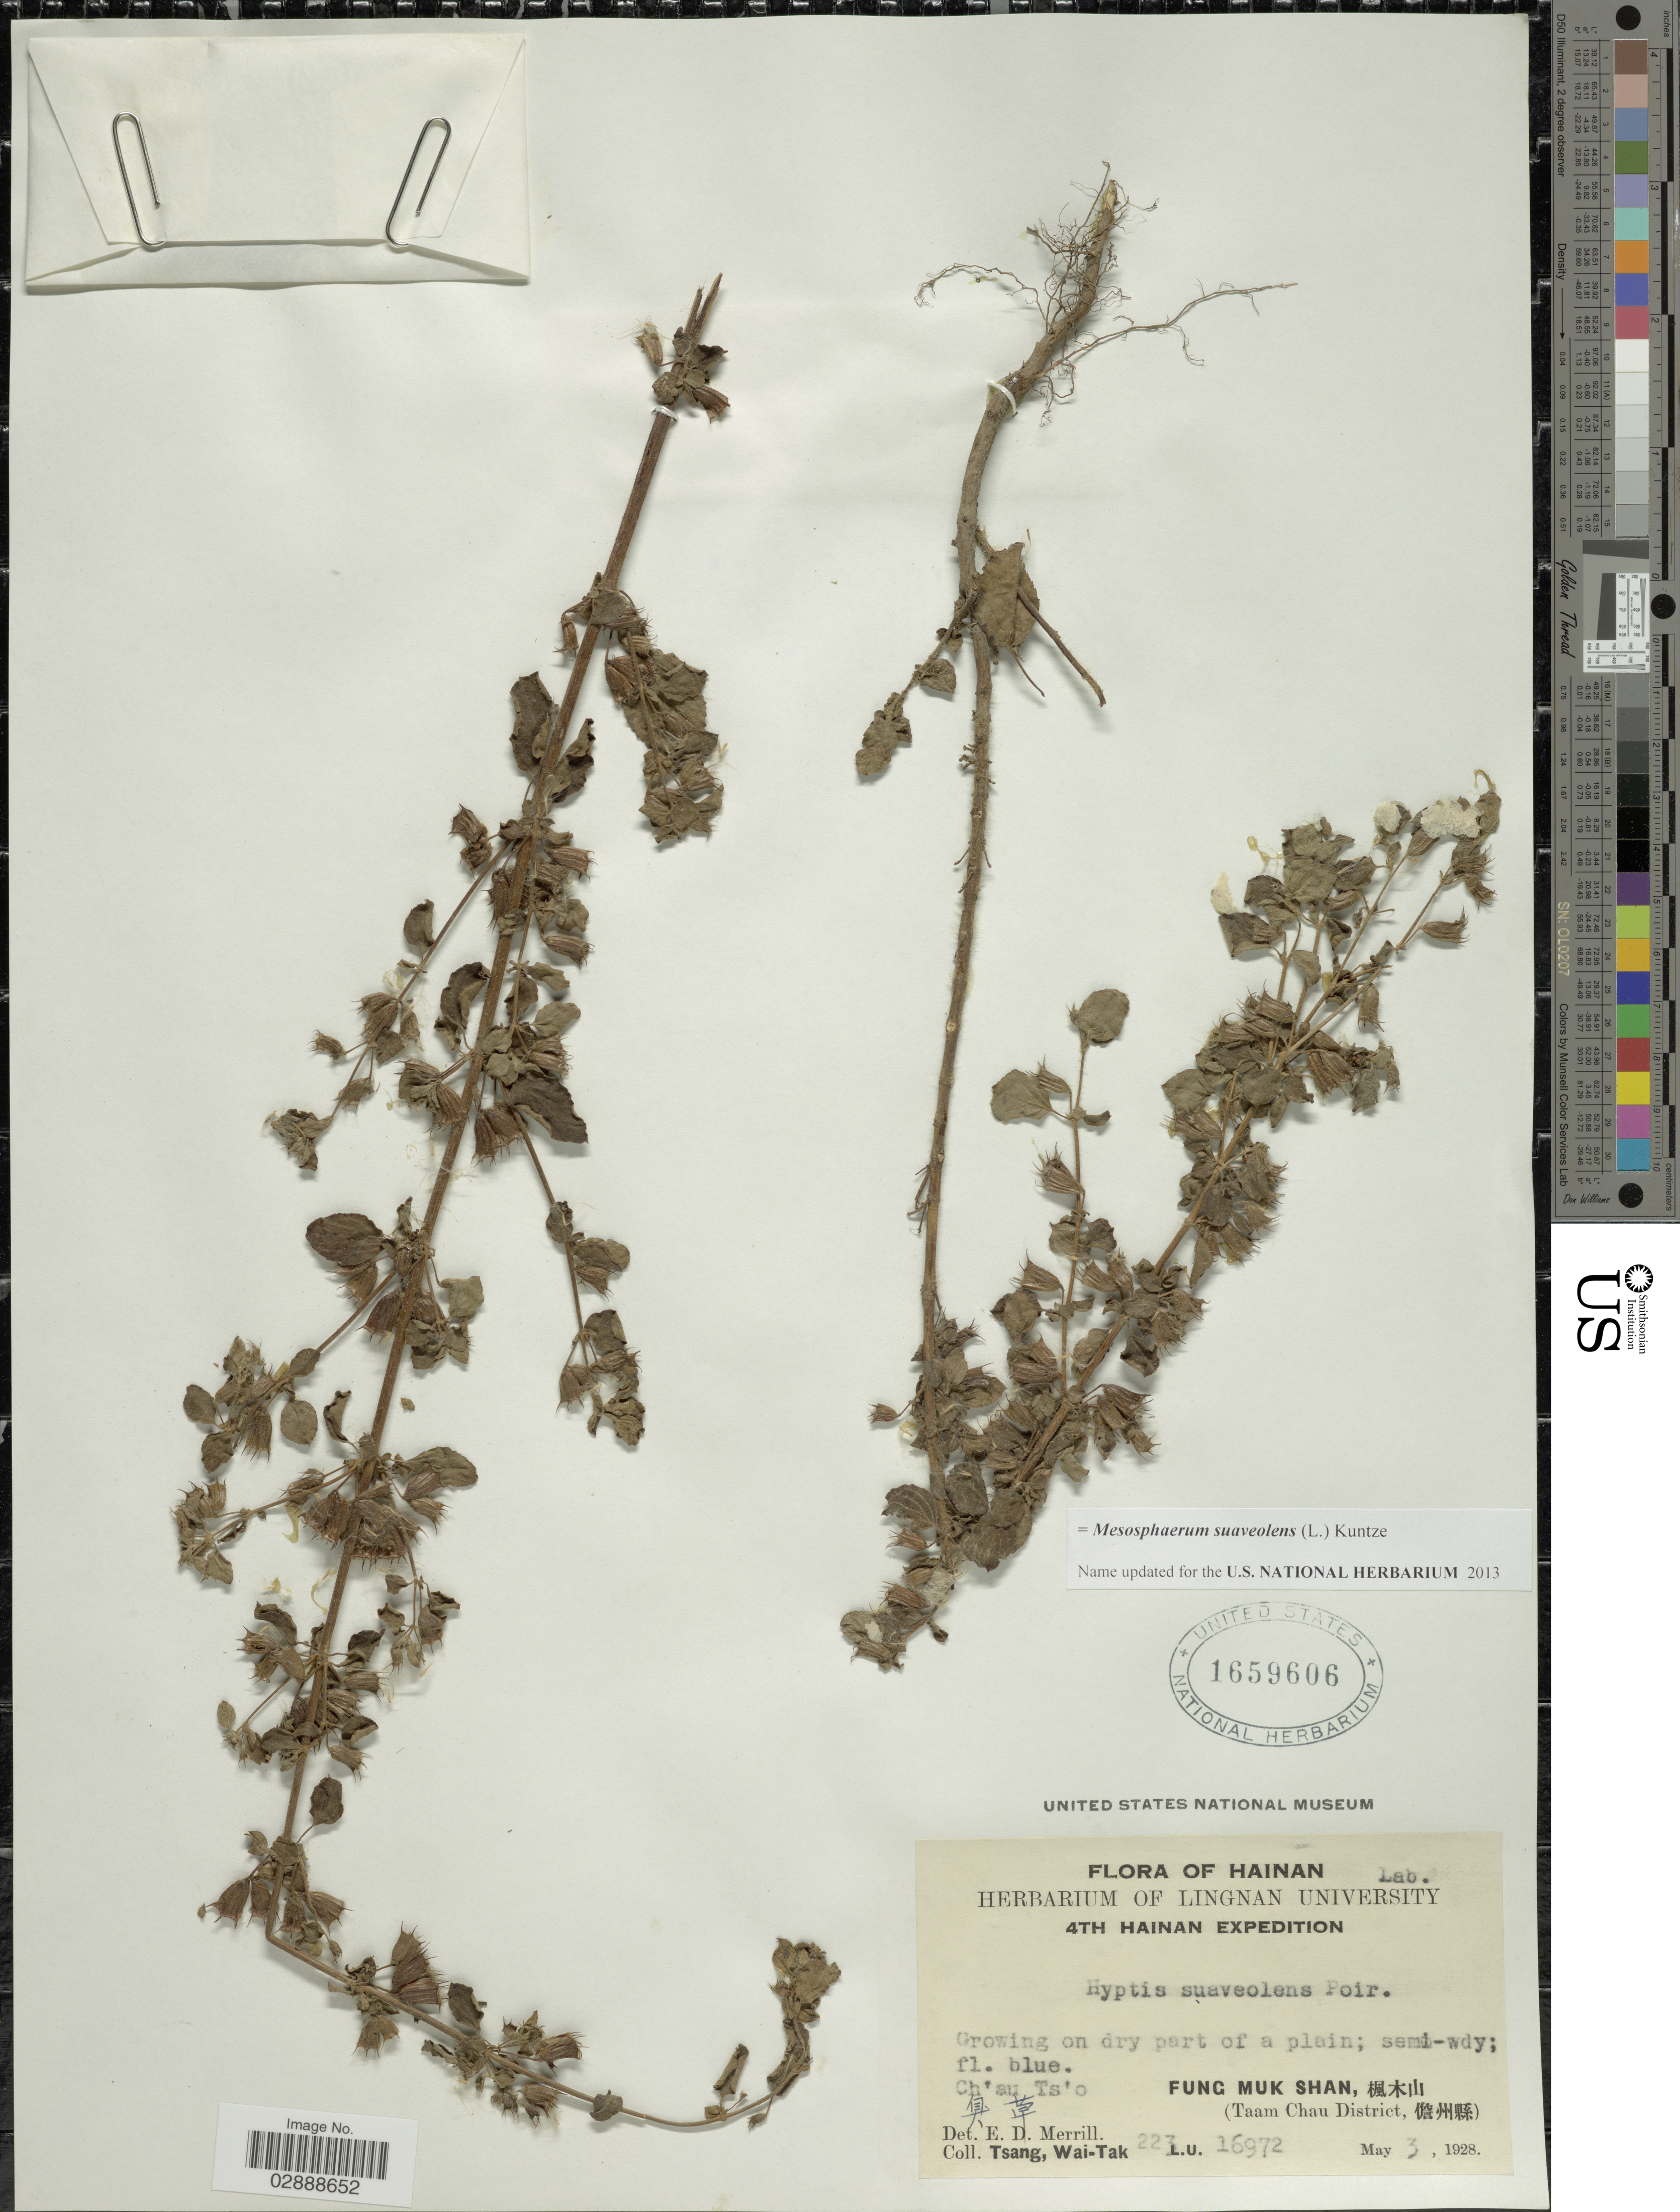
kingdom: Plantae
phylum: Tracheophyta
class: Magnoliopsida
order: Lamiales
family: Lamiaceae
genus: Mesosphaerum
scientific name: Mesosphaerum suaveolens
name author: (L.) Kuntze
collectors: W. T. Tsang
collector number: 223L.U.16972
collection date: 1928-05-03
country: China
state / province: Hainan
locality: Ch'au Ts'o, Fung Muk Shan (Taam Chau District).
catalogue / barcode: US 1659606